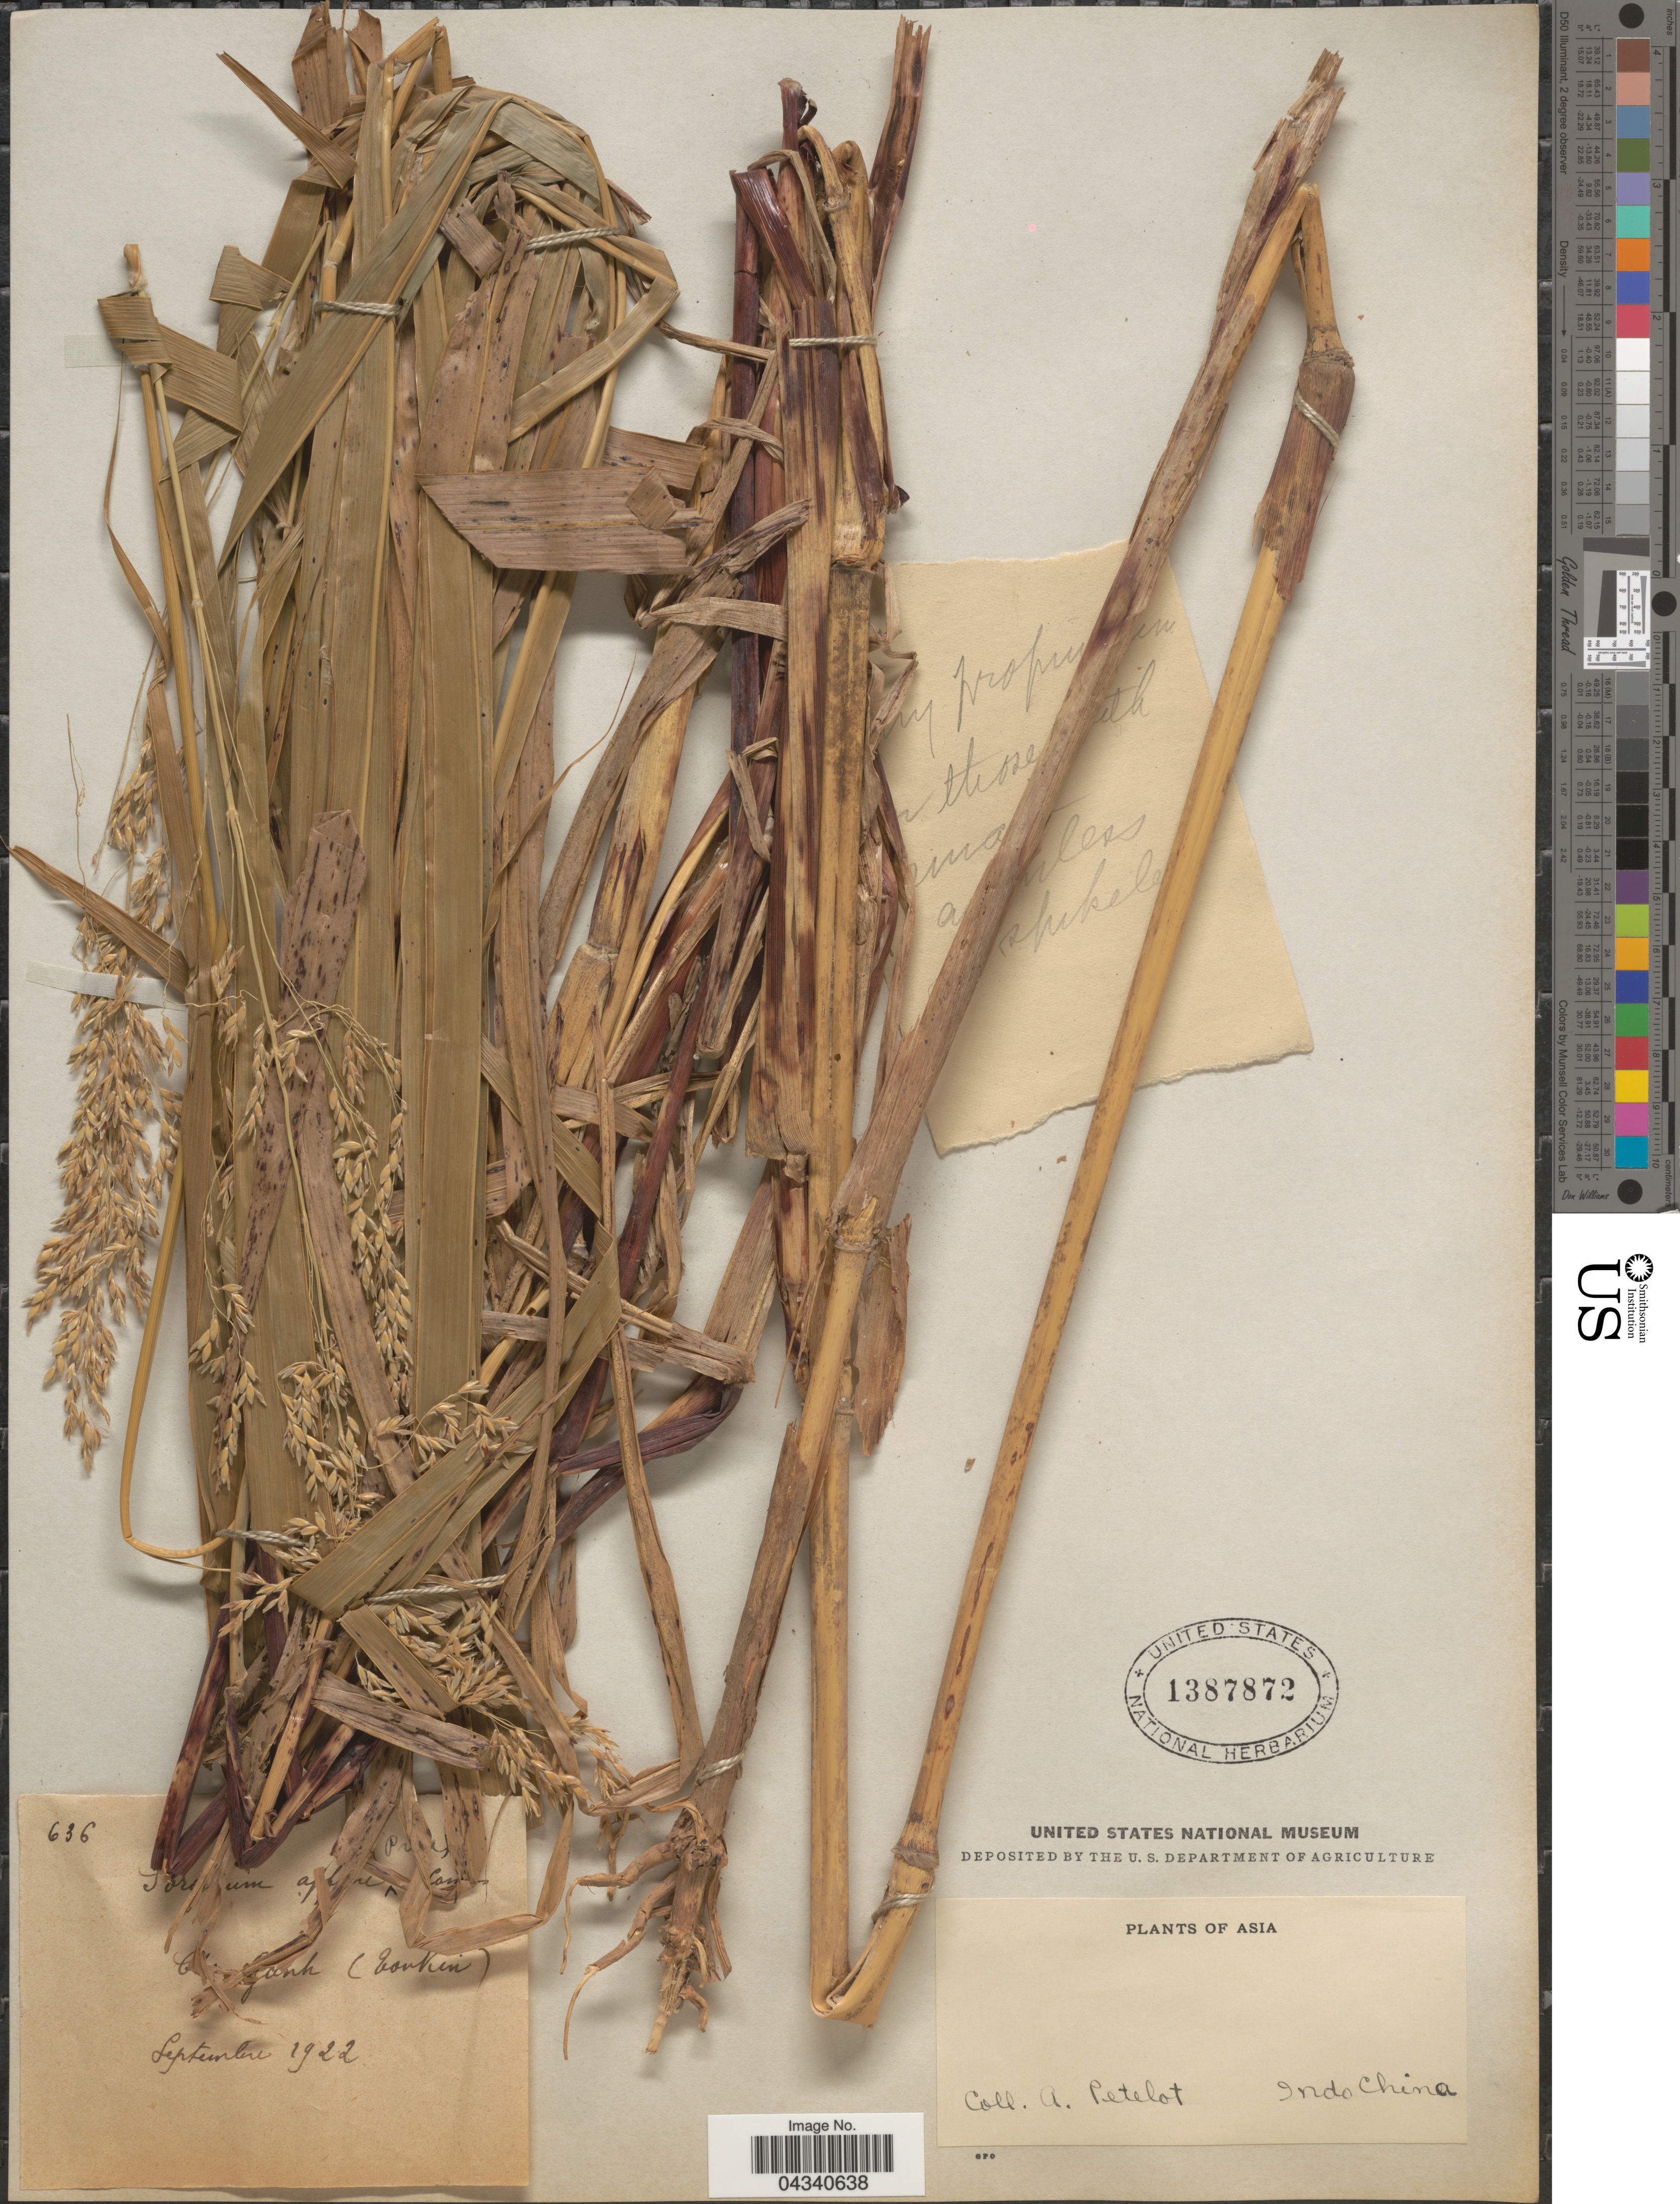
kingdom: Plantae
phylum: Tracheophyta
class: Liliopsida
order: Poales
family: Poaceae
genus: Sorghum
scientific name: Sorghum propinquum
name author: (Kunth) Hitchc.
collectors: A. Petelot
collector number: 636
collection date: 1922-09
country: Vietnam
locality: Cho Ganh (Tonkin). Asia. Indo China.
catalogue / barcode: US 1387872